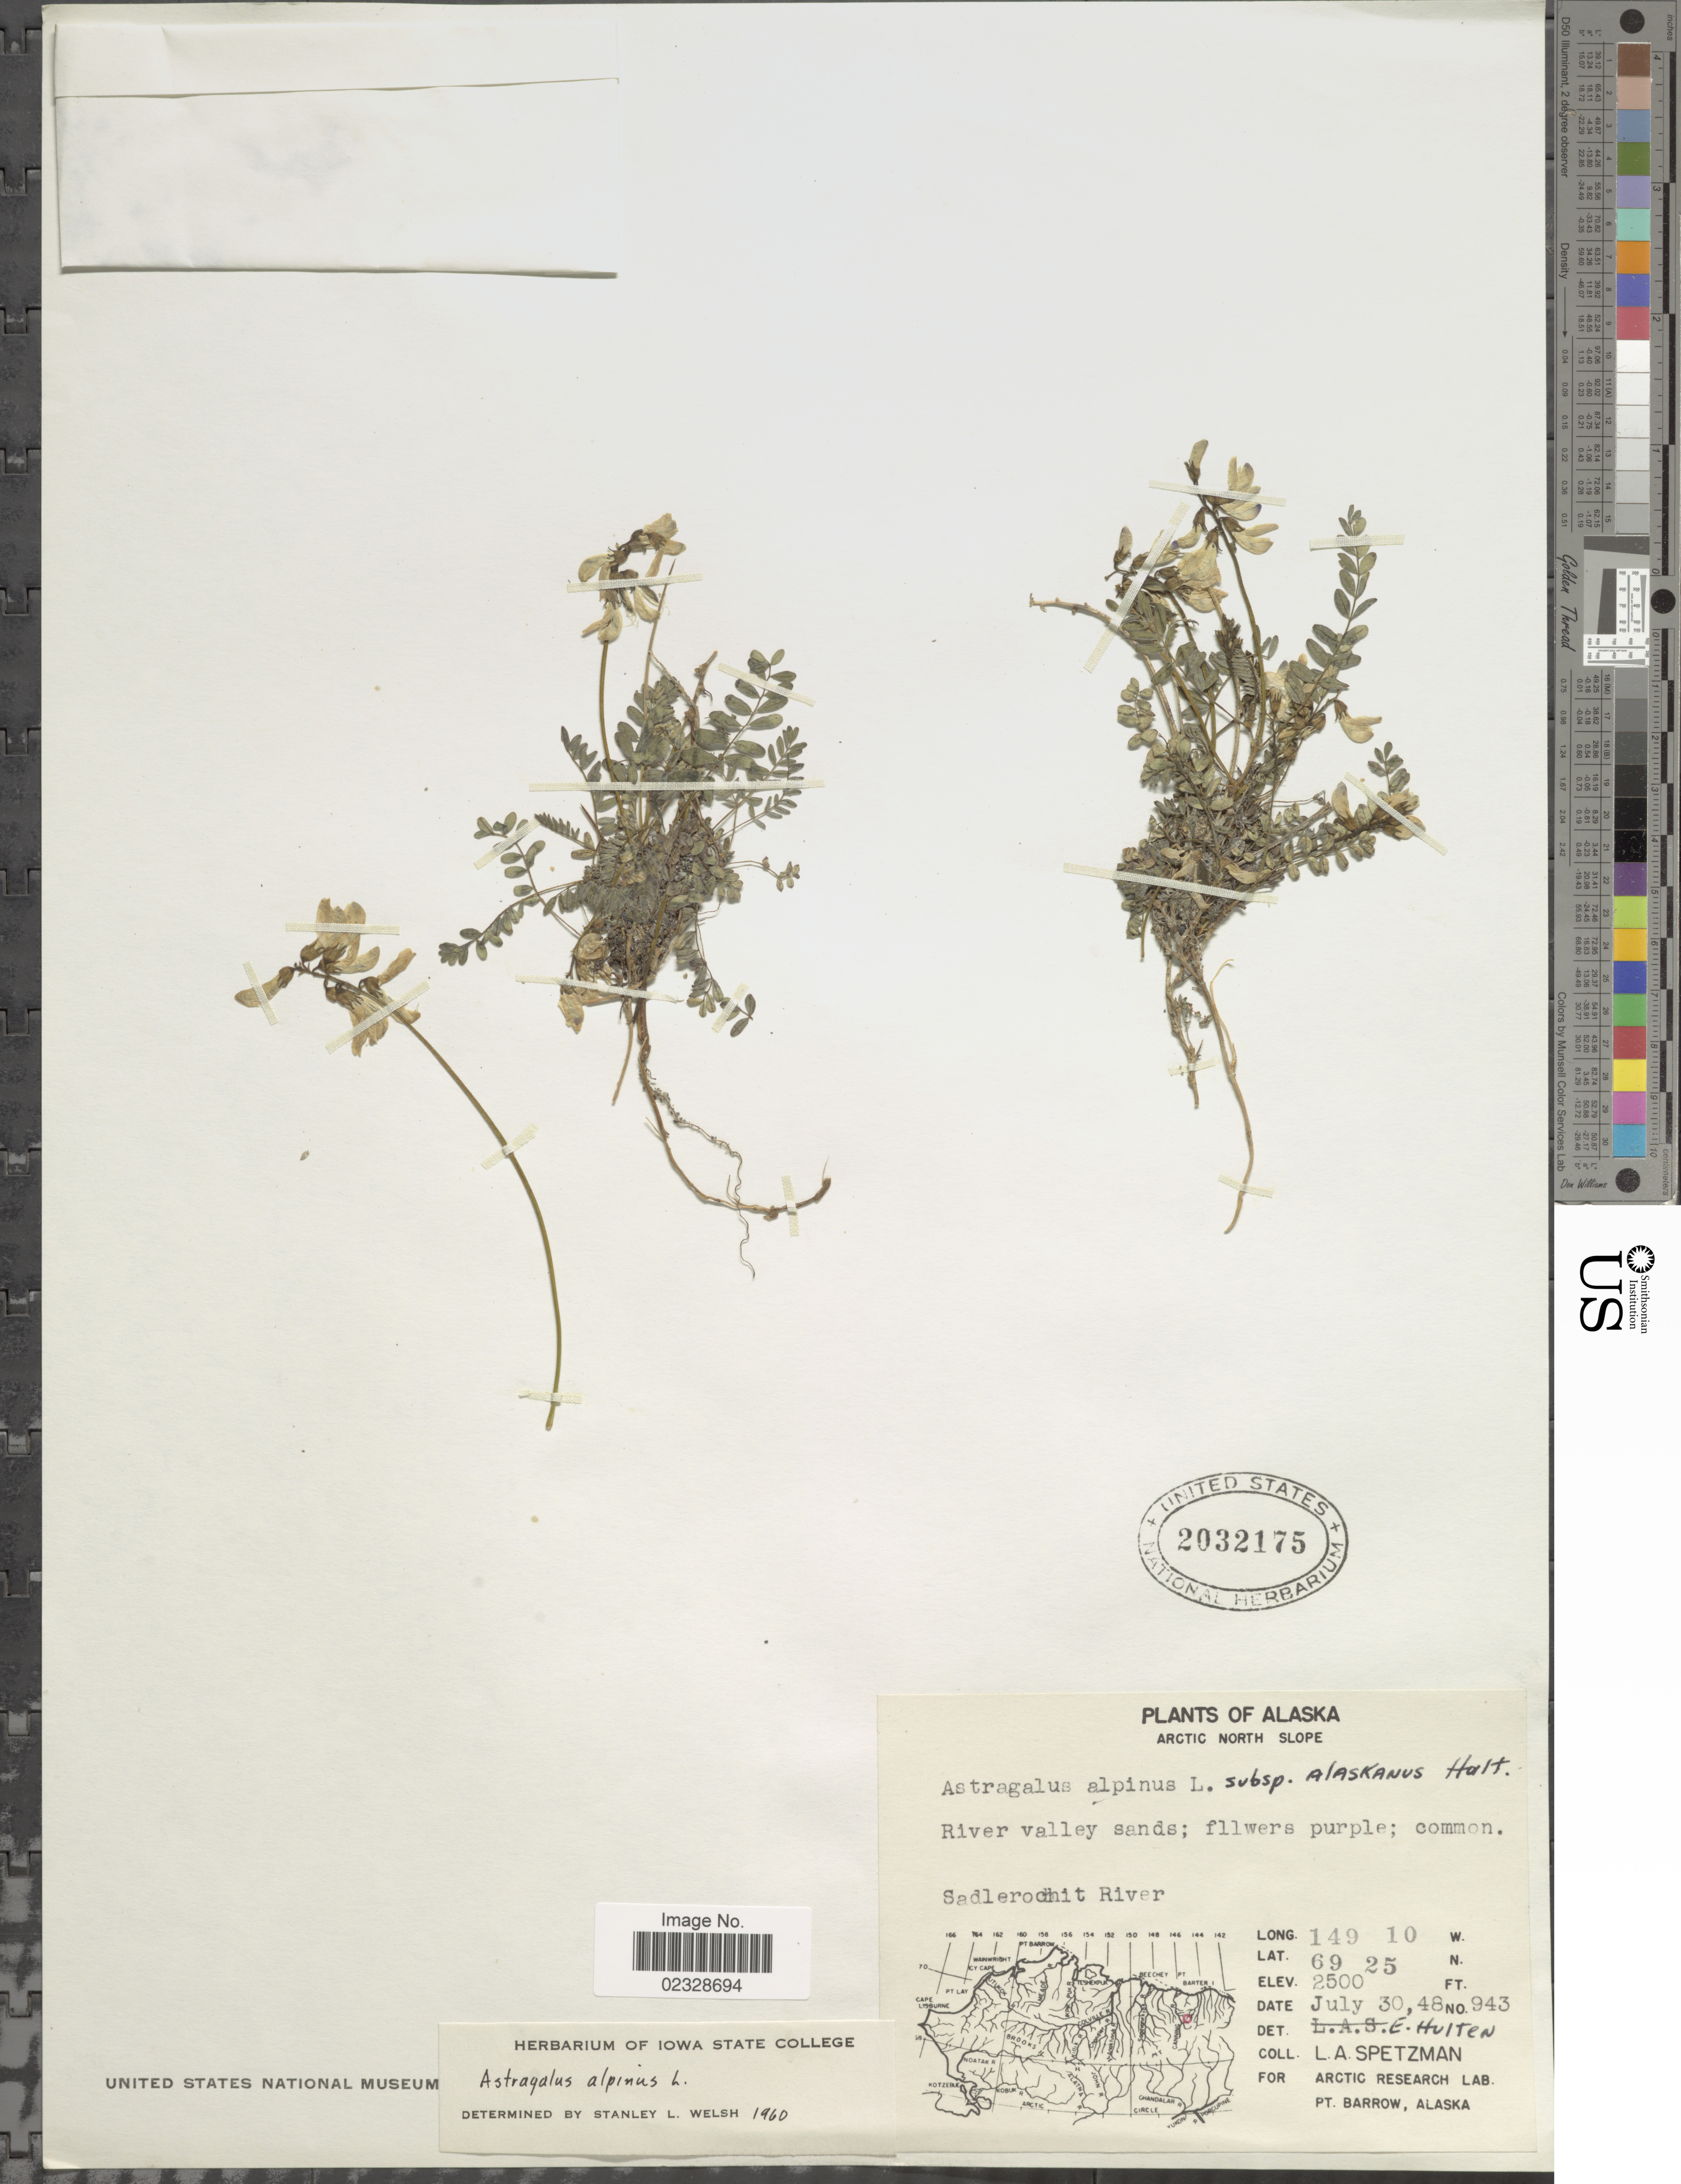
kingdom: Plantae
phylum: Tracheophyta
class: Magnoliopsida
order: Fabales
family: Fabaceae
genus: Astragalus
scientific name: Astragalus alpinus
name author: L.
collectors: L. Spetzman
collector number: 943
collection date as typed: Transcribed d/m/y: 30/7/48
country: United States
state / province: Alaska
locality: Arctic north slope, Sadlerodhit River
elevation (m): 762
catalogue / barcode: US 2032175